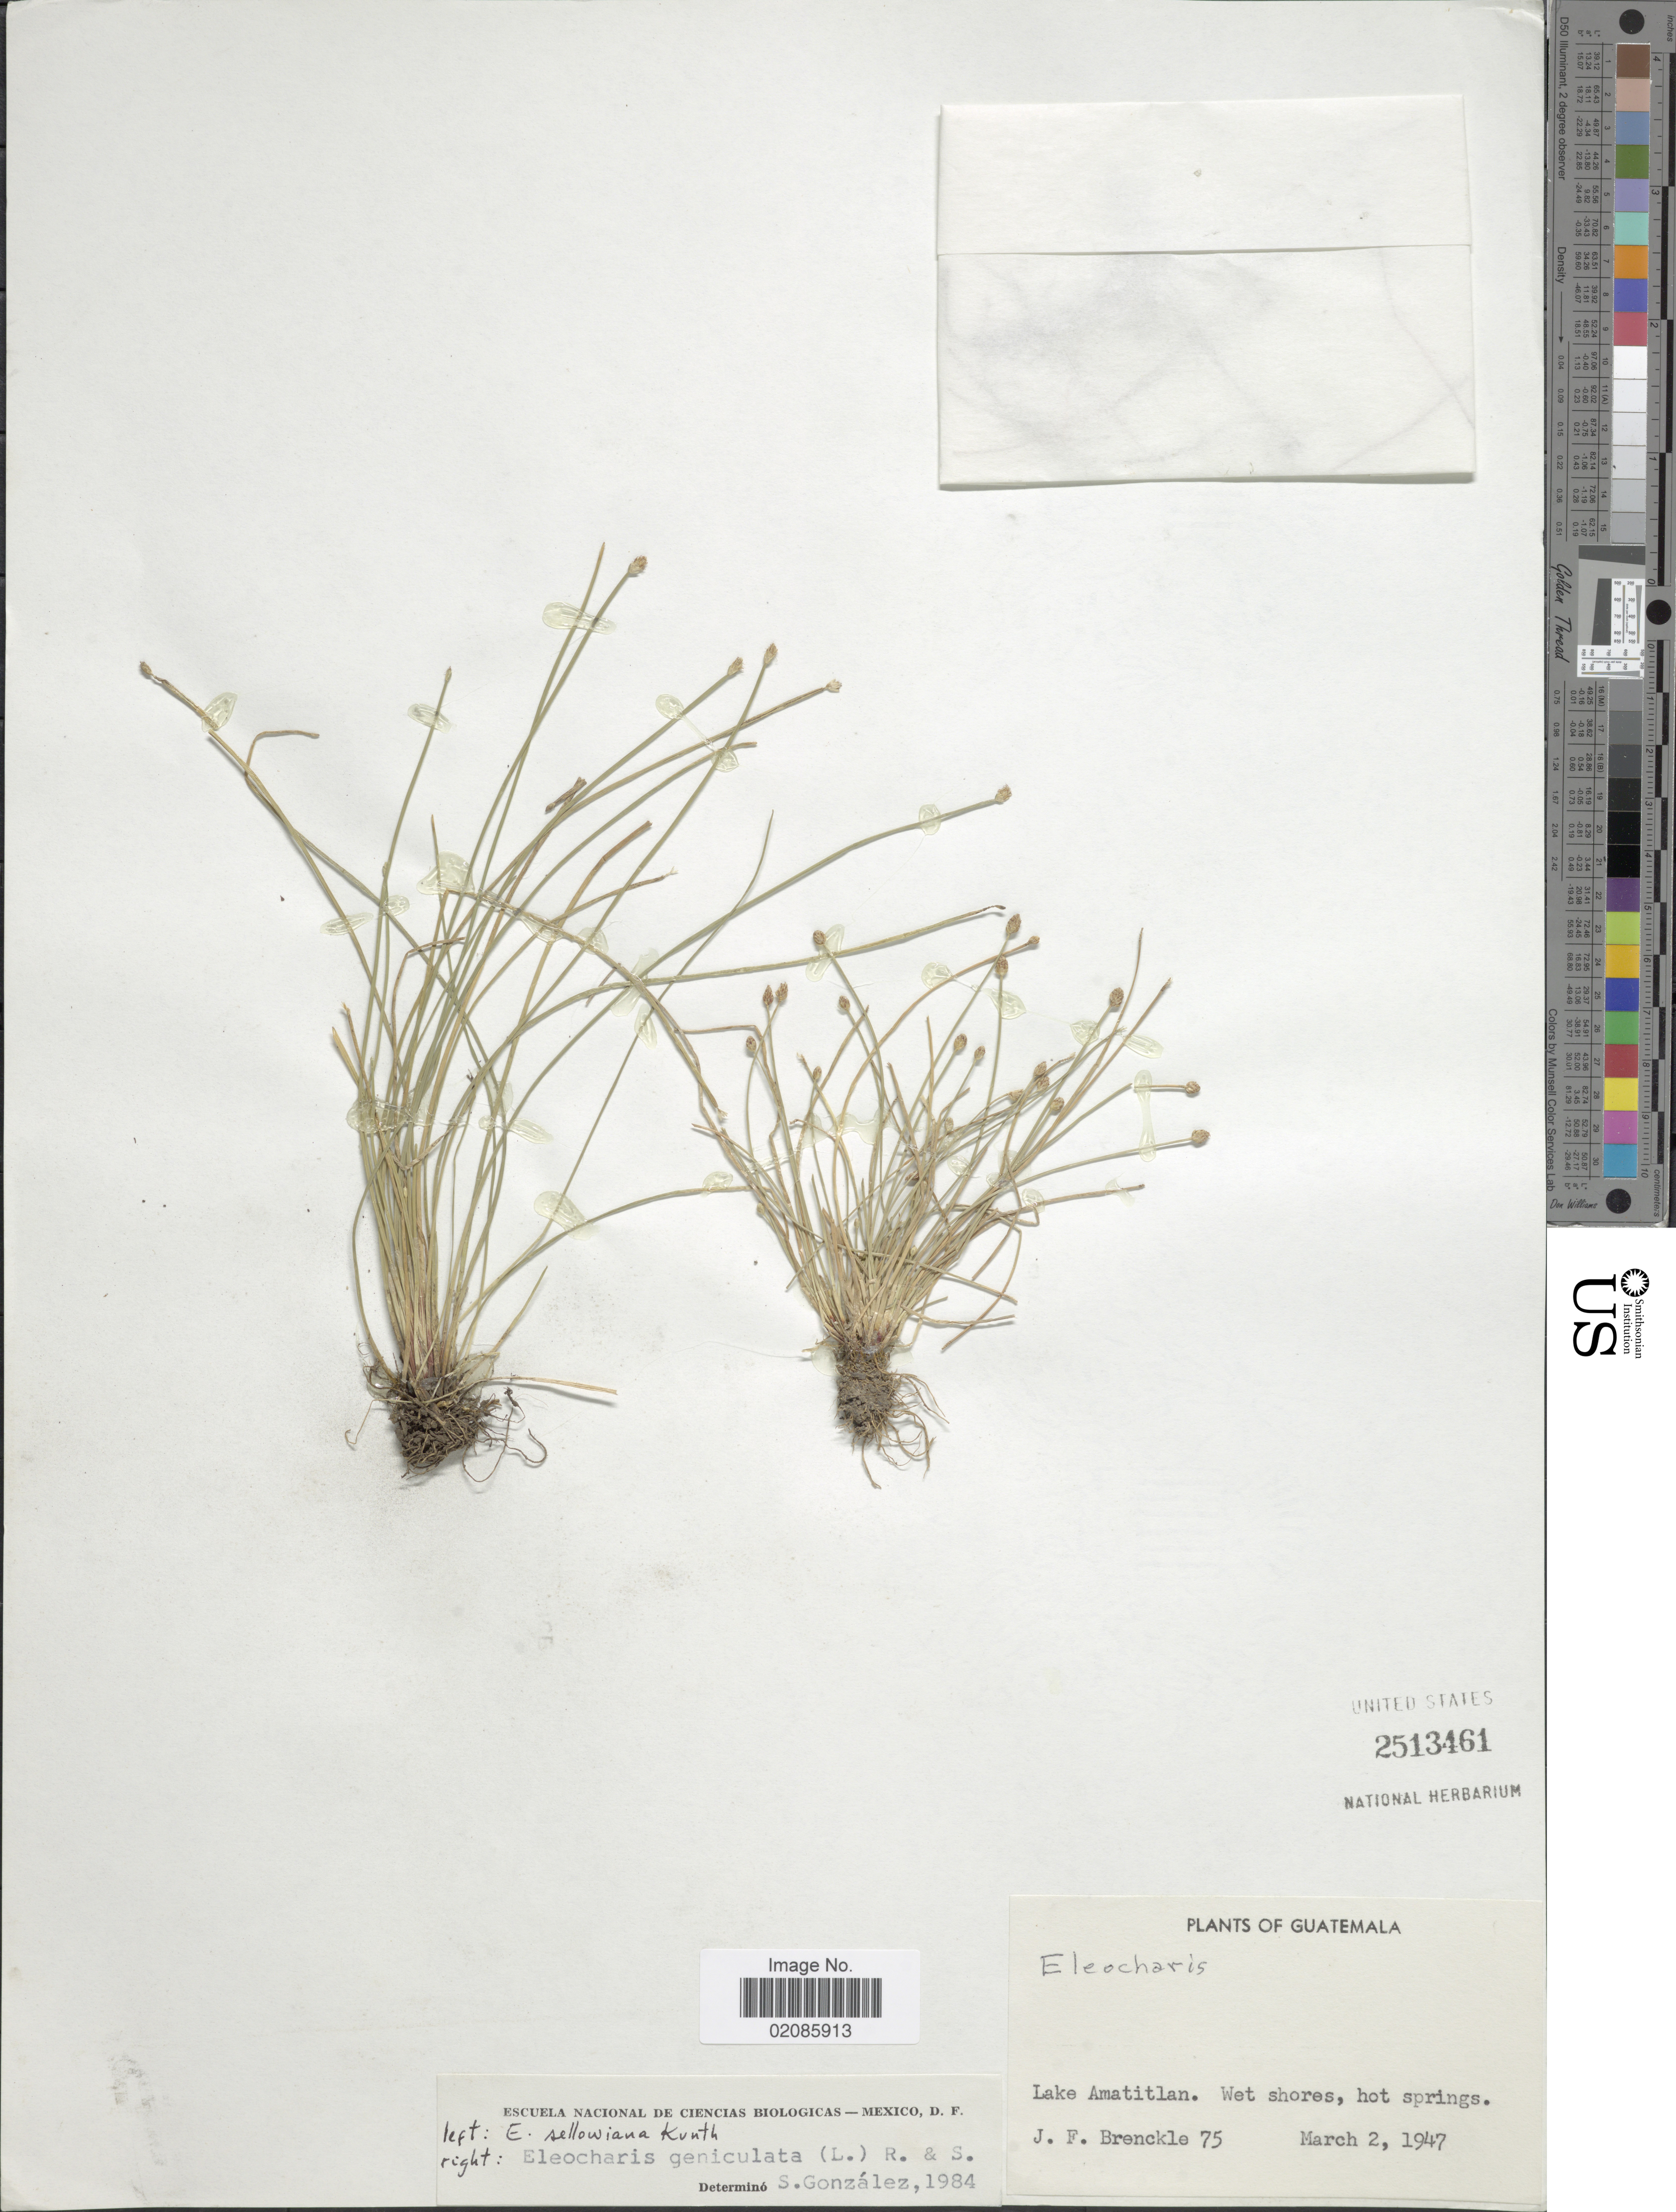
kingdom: Plantae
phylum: Tracheophyta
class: Liliopsida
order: Poales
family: Cyperaceae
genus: Eleocharis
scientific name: Eleocharis sellowiana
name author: Kunth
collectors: J. Brenckle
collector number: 75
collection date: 1947-03-02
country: Guatemala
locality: Lake Amatitlan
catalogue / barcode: US 2513461